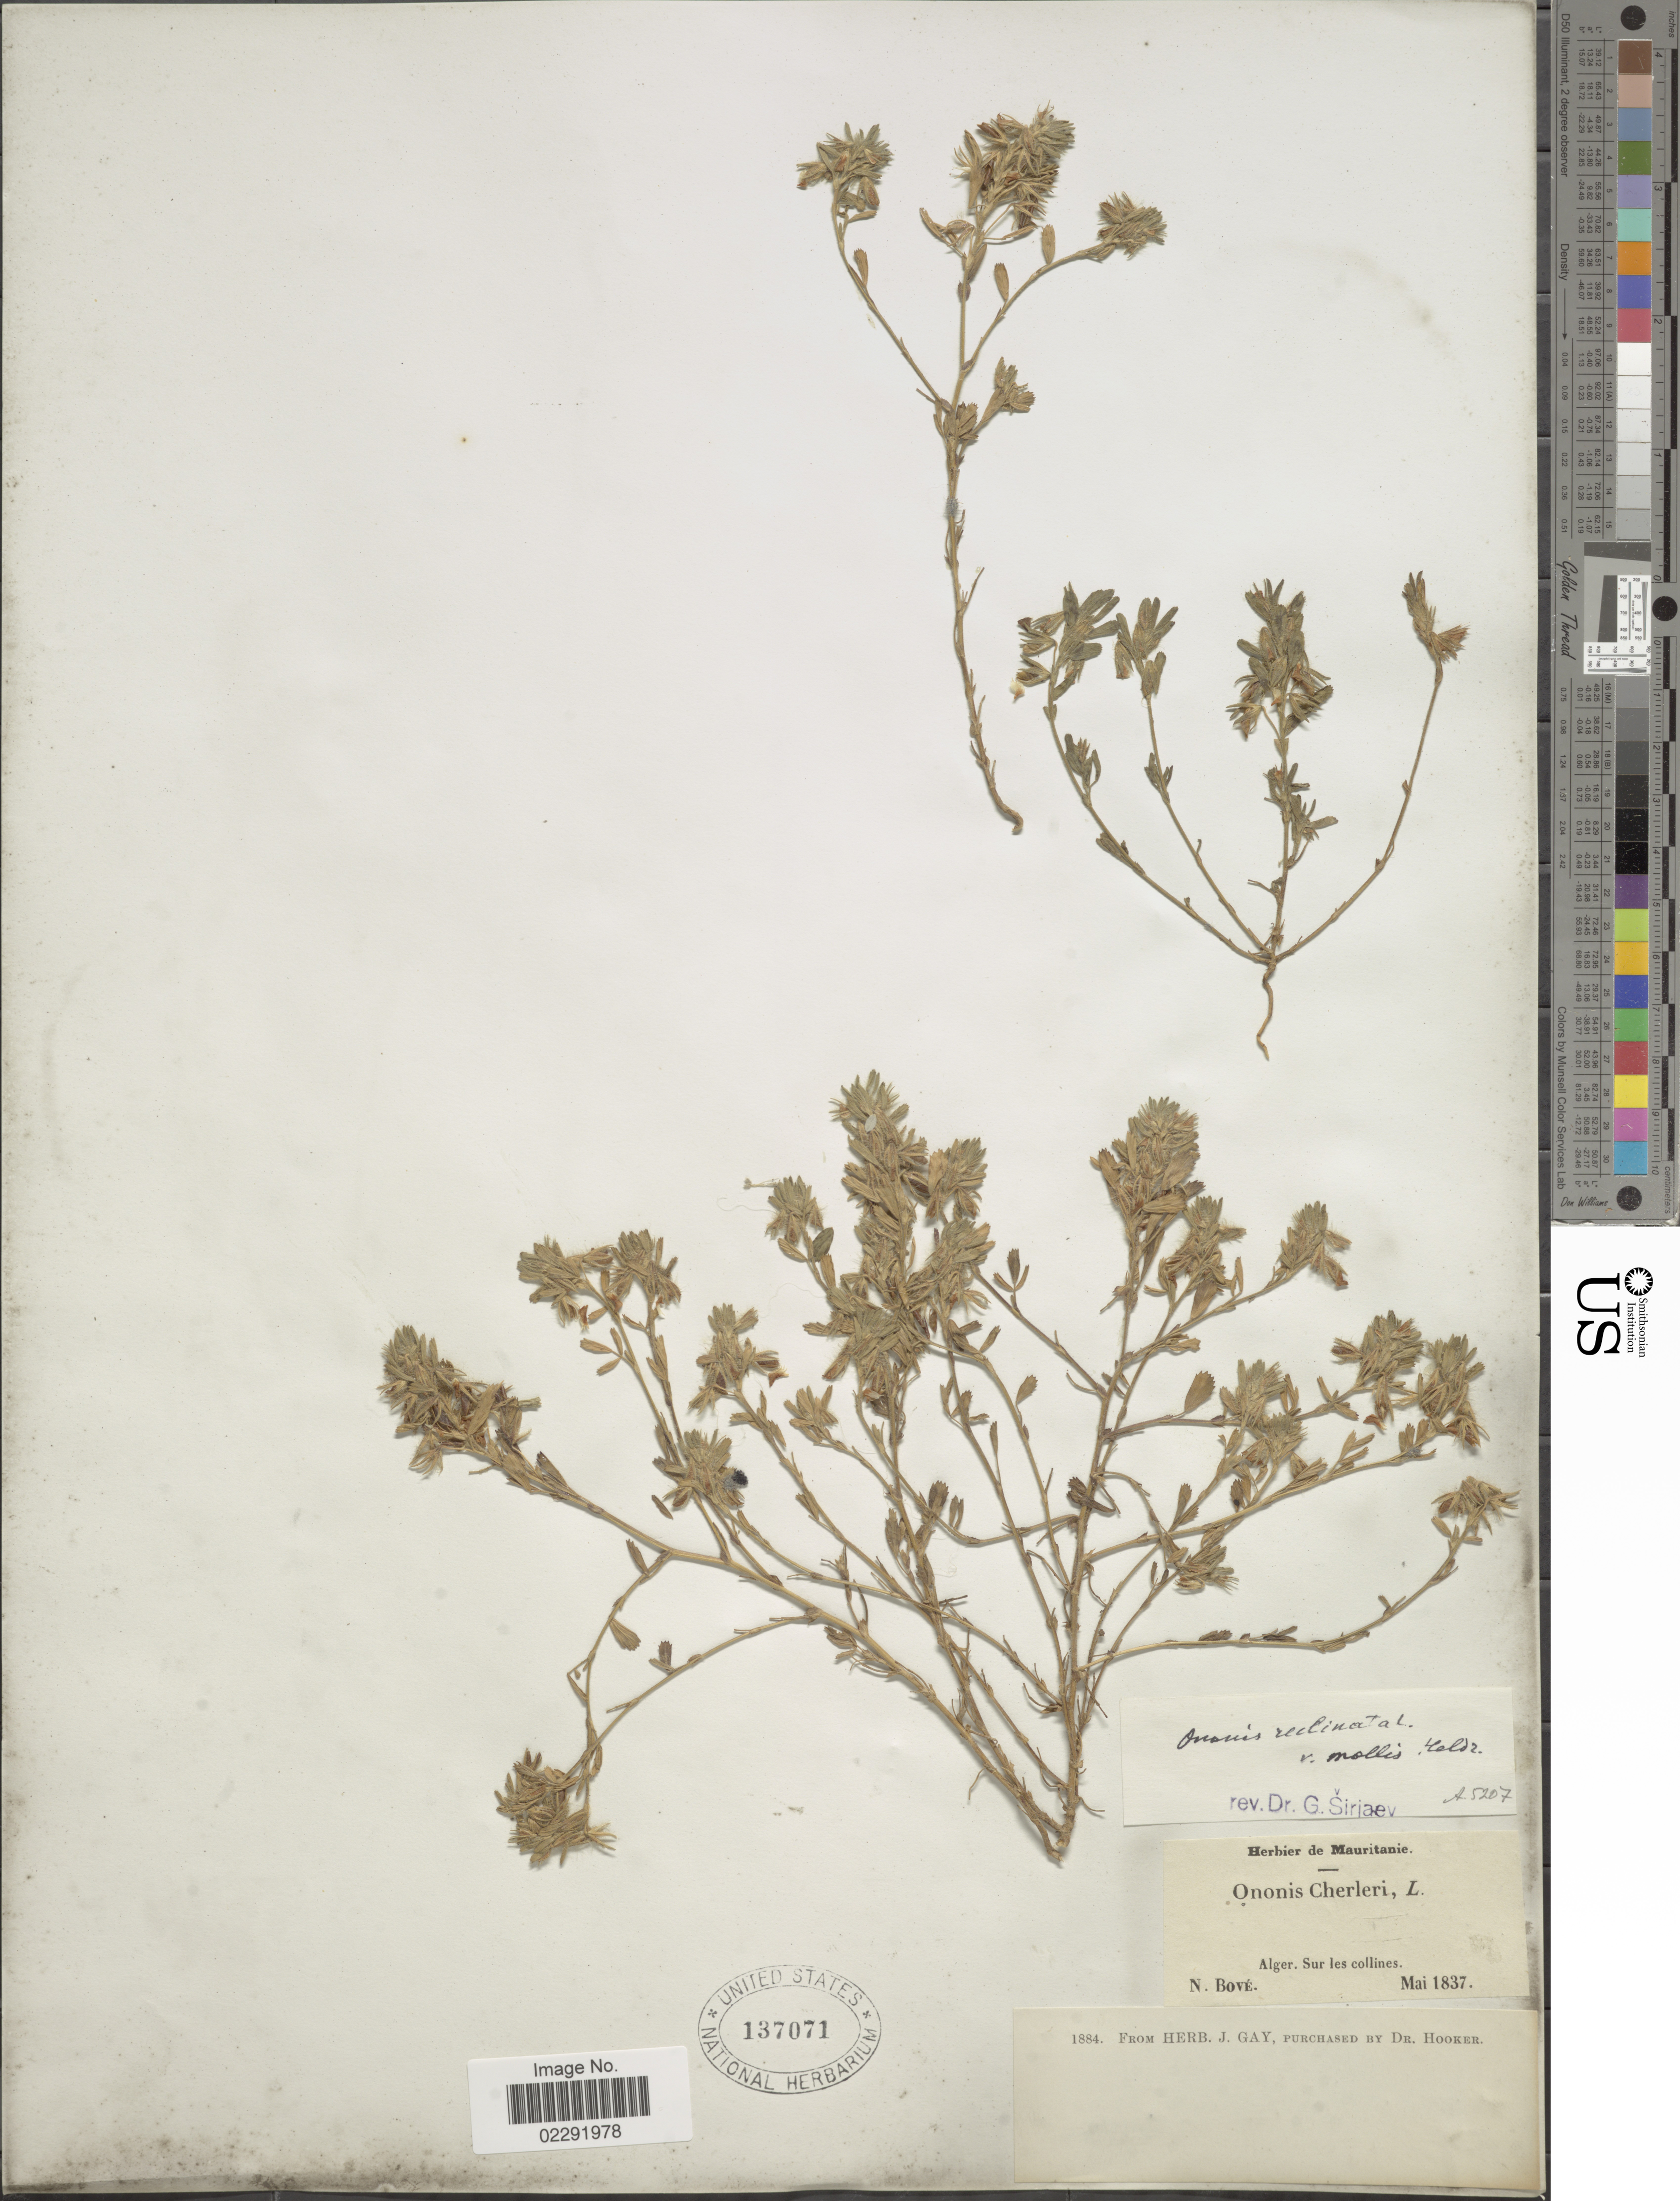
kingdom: Plantae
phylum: Tracheophyta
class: Magnoliopsida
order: Fabales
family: Fabaceae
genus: Ononis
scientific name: Ononis reclinata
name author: L.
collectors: N. Bové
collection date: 1837-05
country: Algeria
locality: Alger., Sur les collines.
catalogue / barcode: US 137071